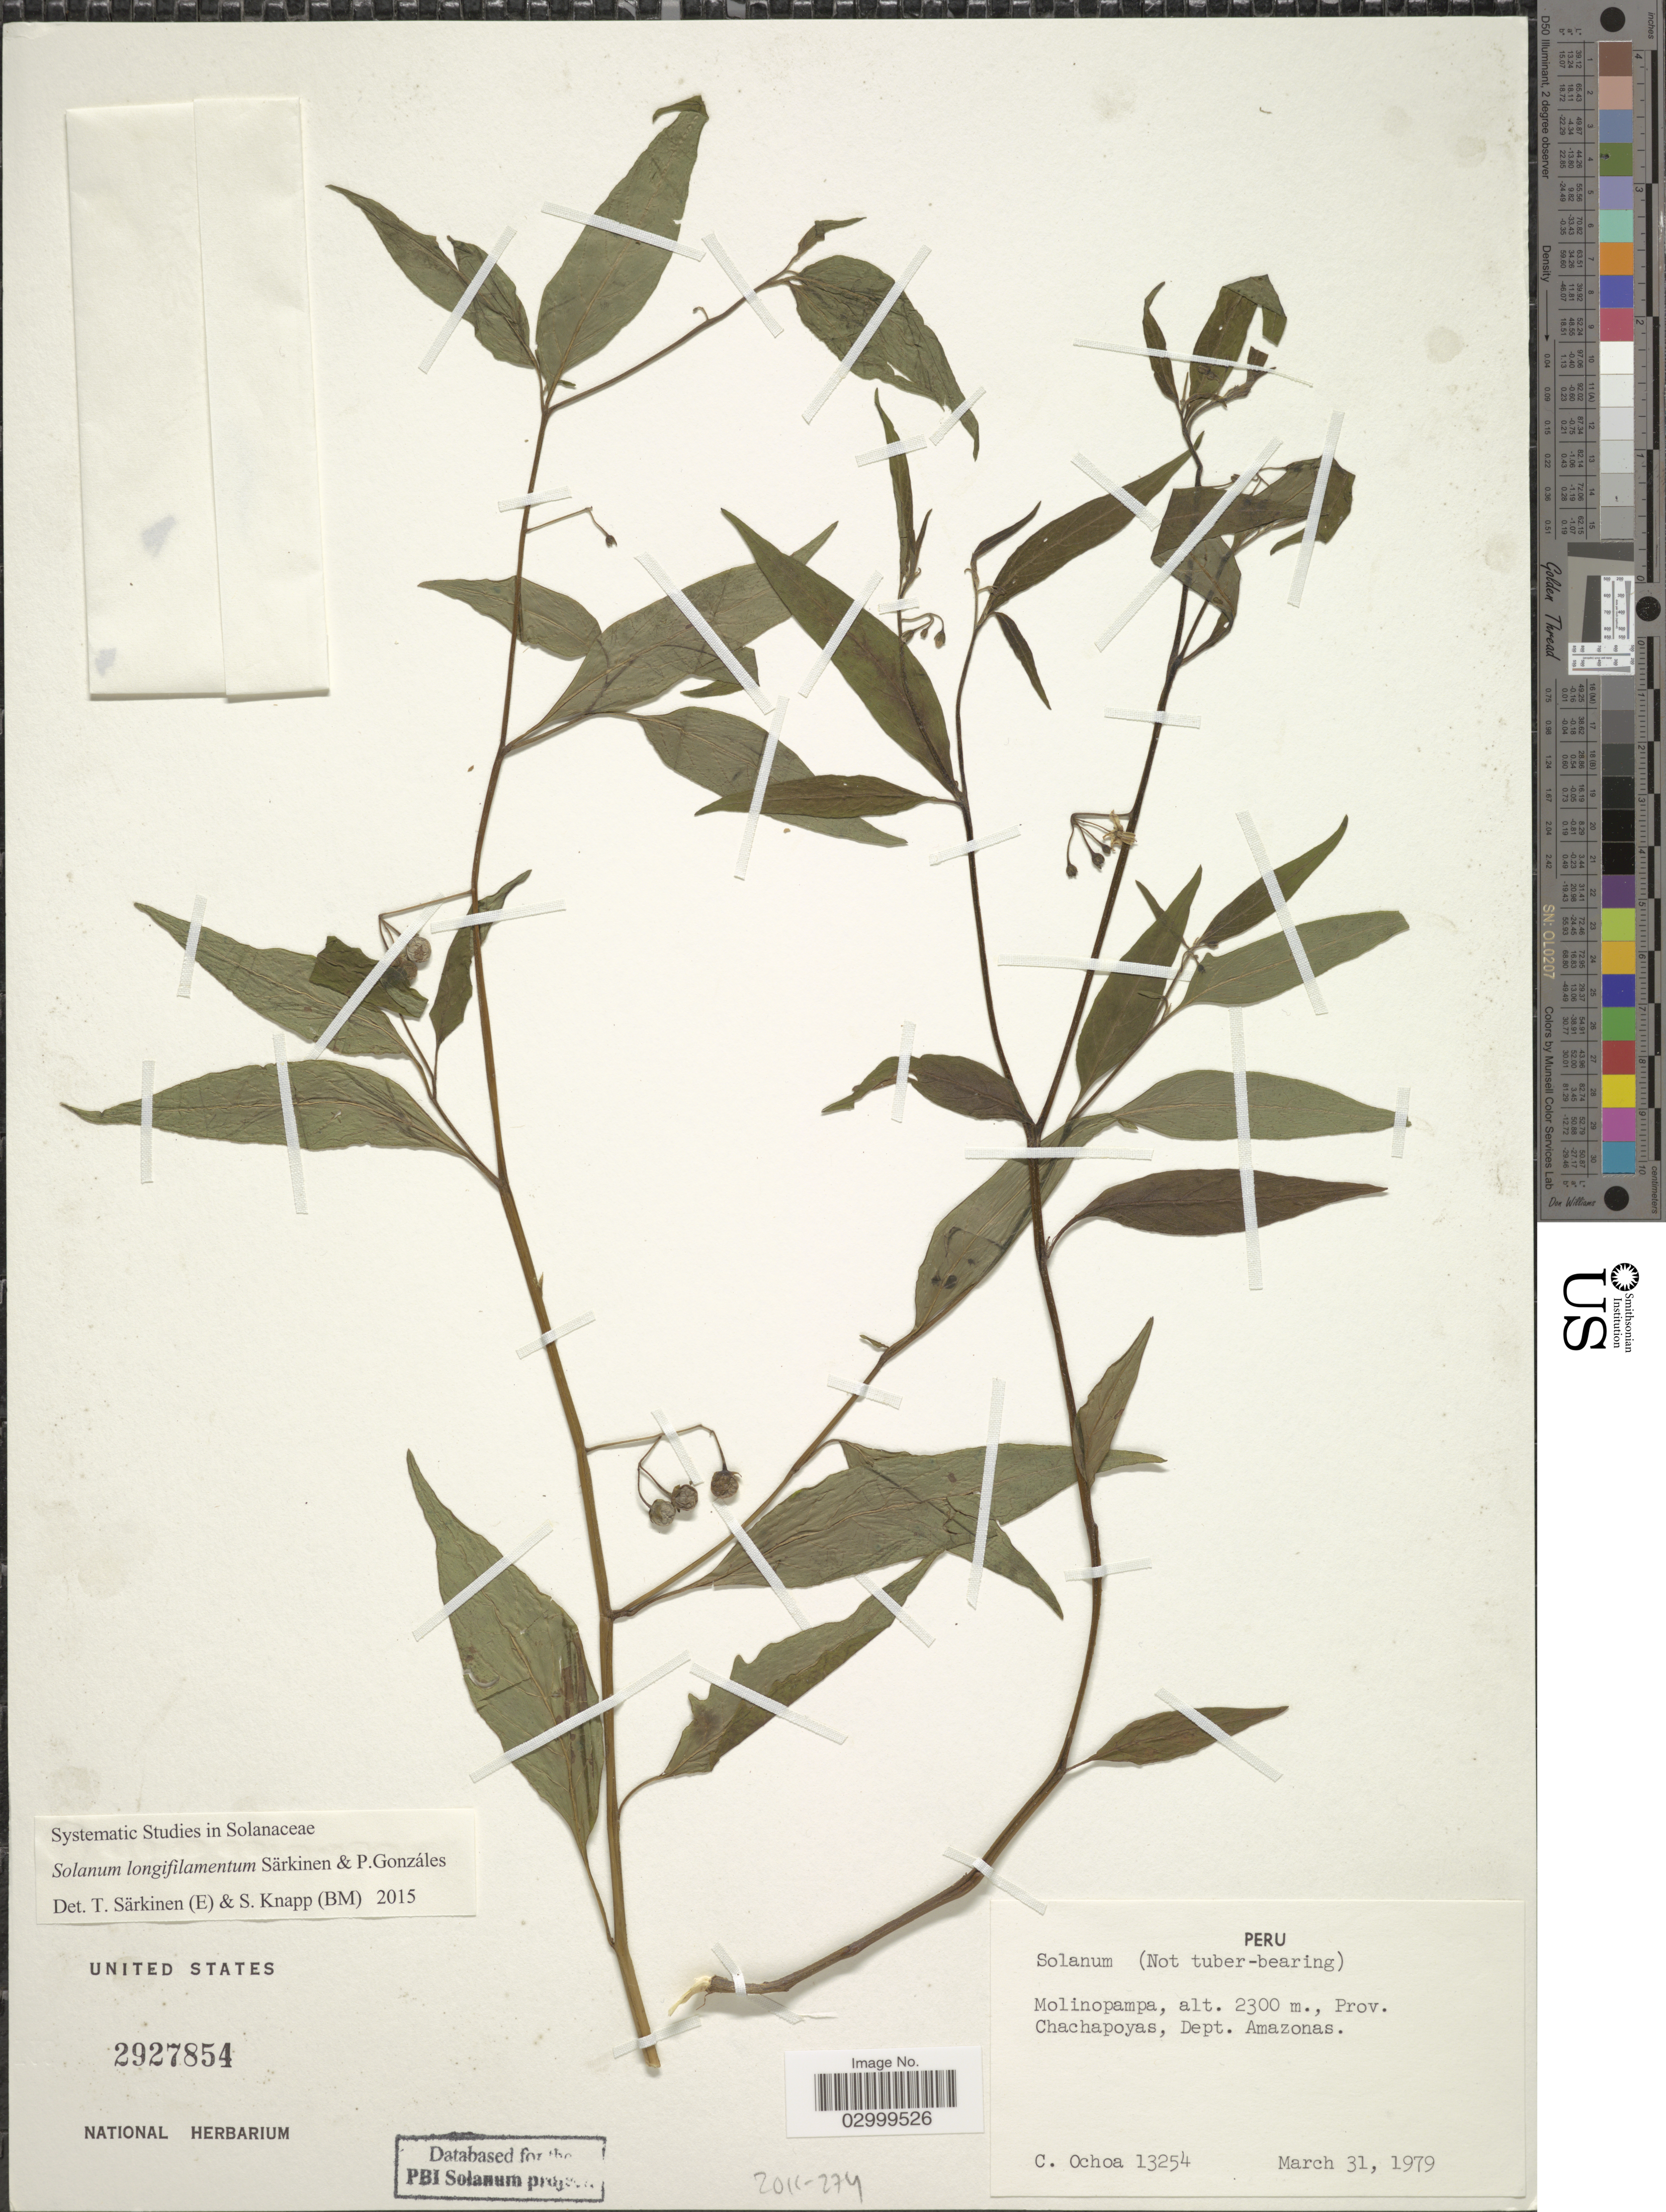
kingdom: Plantae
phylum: Tracheophyta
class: Magnoliopsida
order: Solanales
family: Solanaceae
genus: Solanum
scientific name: Solanum longifilamentum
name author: Särkinen & P. Gonzáles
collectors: C. Ochoa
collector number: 13254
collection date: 1979-03-31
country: Peru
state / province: Amazonas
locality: Molinopampa, Prov. Chachapoyas, Dept. Amazonas.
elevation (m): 2300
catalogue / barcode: US 2927854